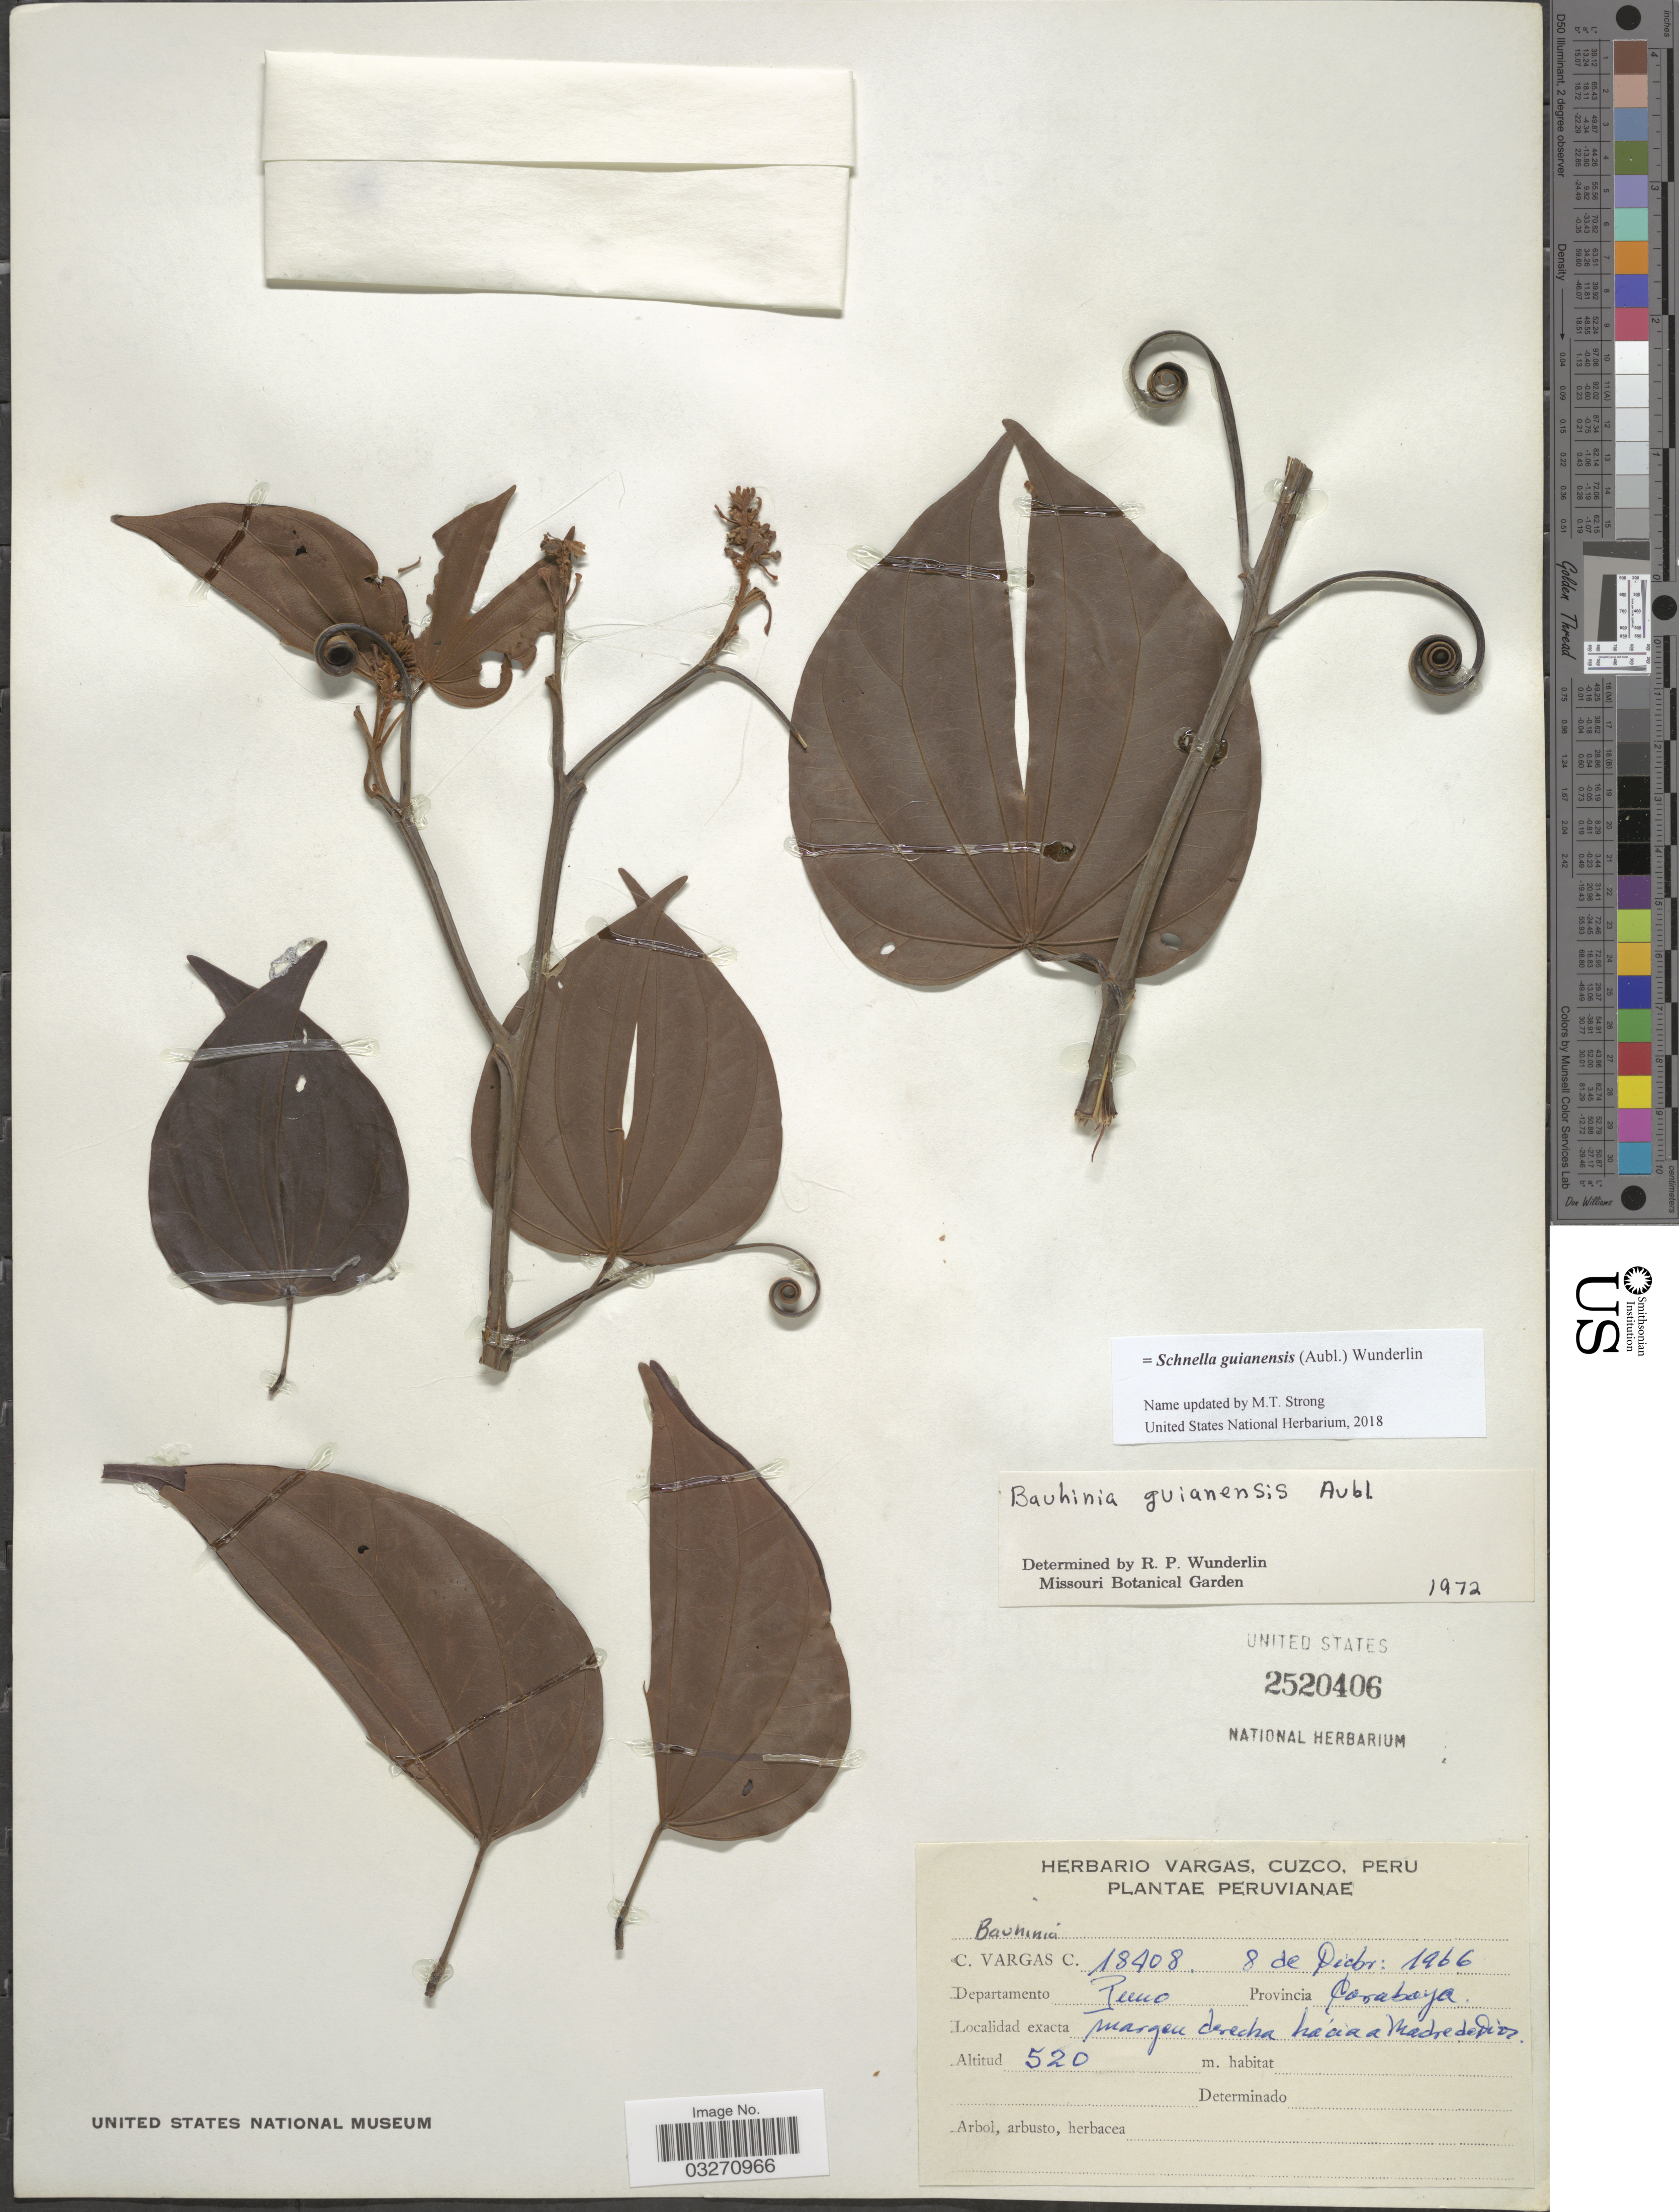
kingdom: Plantae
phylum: Tracheophyta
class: Magnoliopsida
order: Fabales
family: Fabaceae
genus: Schnella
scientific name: Schnella guianensis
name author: (Aubl.) Wunderlin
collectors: C. Vargas Calderón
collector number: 18408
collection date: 1966-12-08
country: Peru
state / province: Puno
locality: Departamento Puno, Provincia Carabaya.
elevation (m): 520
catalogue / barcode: US 2520406